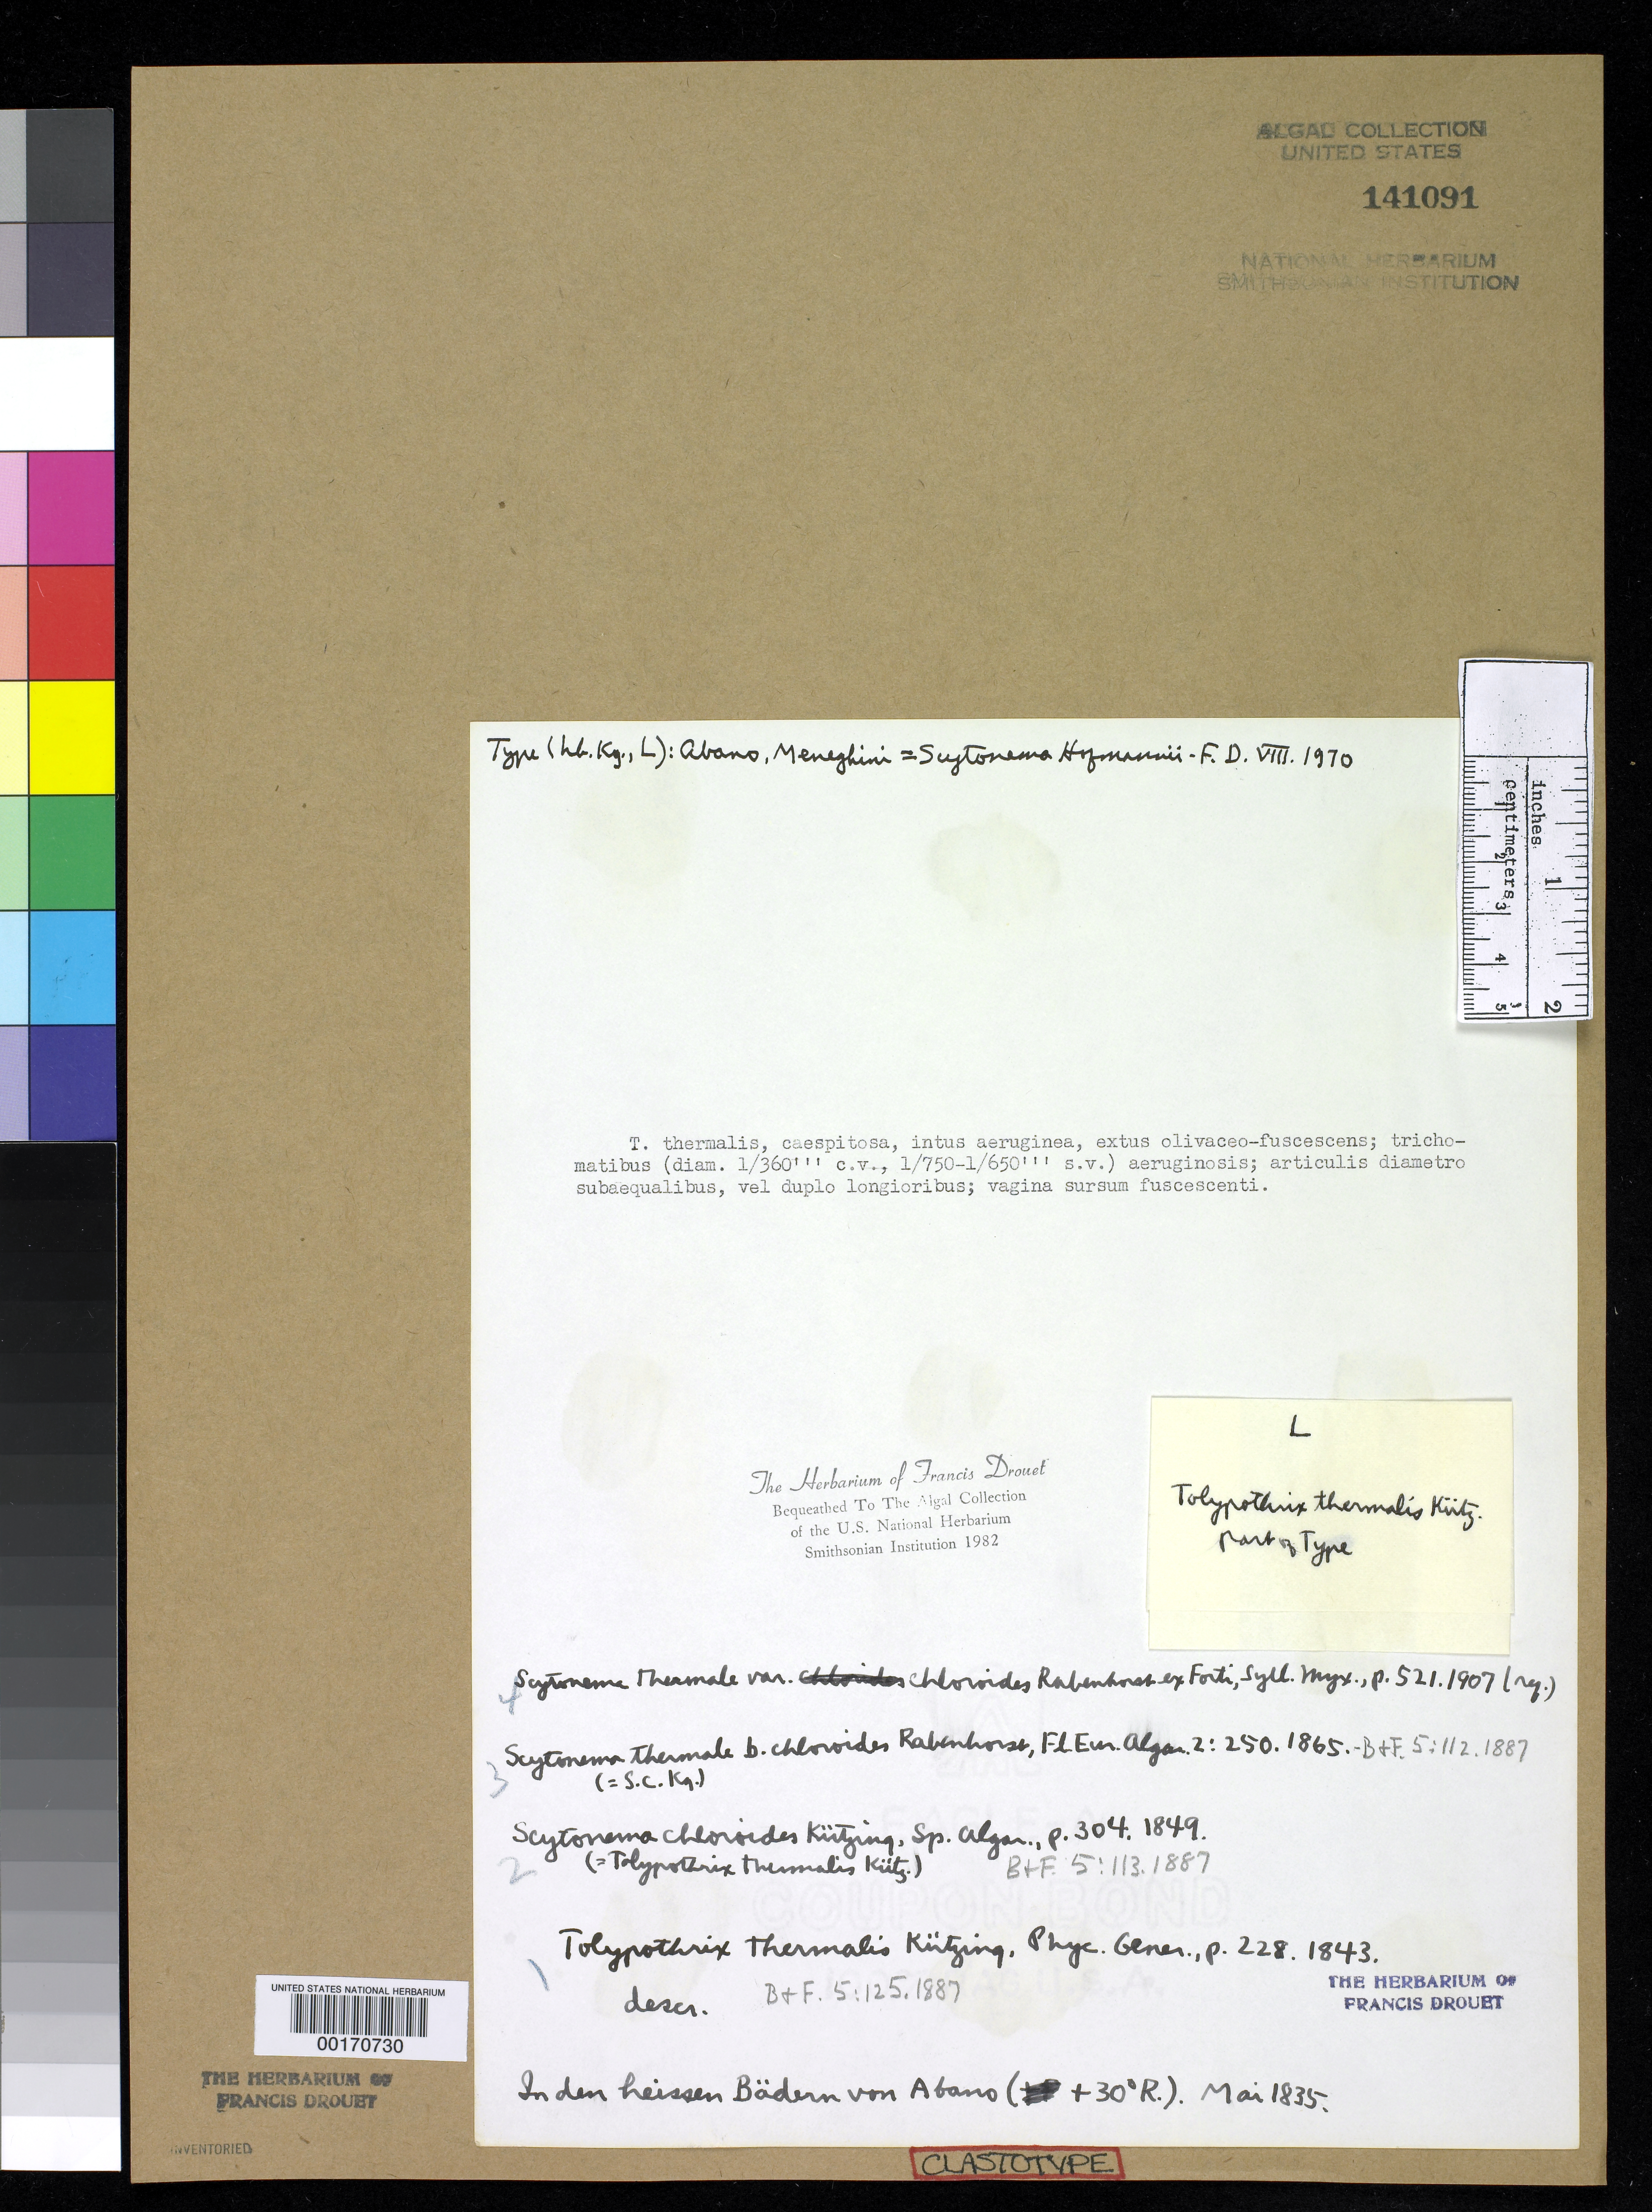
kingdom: Bacteria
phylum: Cyanobacteria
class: Cyanobacteriia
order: Cyanobacteriales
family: Tolypothrichaceae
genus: Tolypothrix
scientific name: Tolypothrix thermalis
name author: Kütz.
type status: Clastotype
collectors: G. G. Meneghini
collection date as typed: May 1835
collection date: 1835-05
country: Italy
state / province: Veneto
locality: Abano.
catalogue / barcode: US 141091